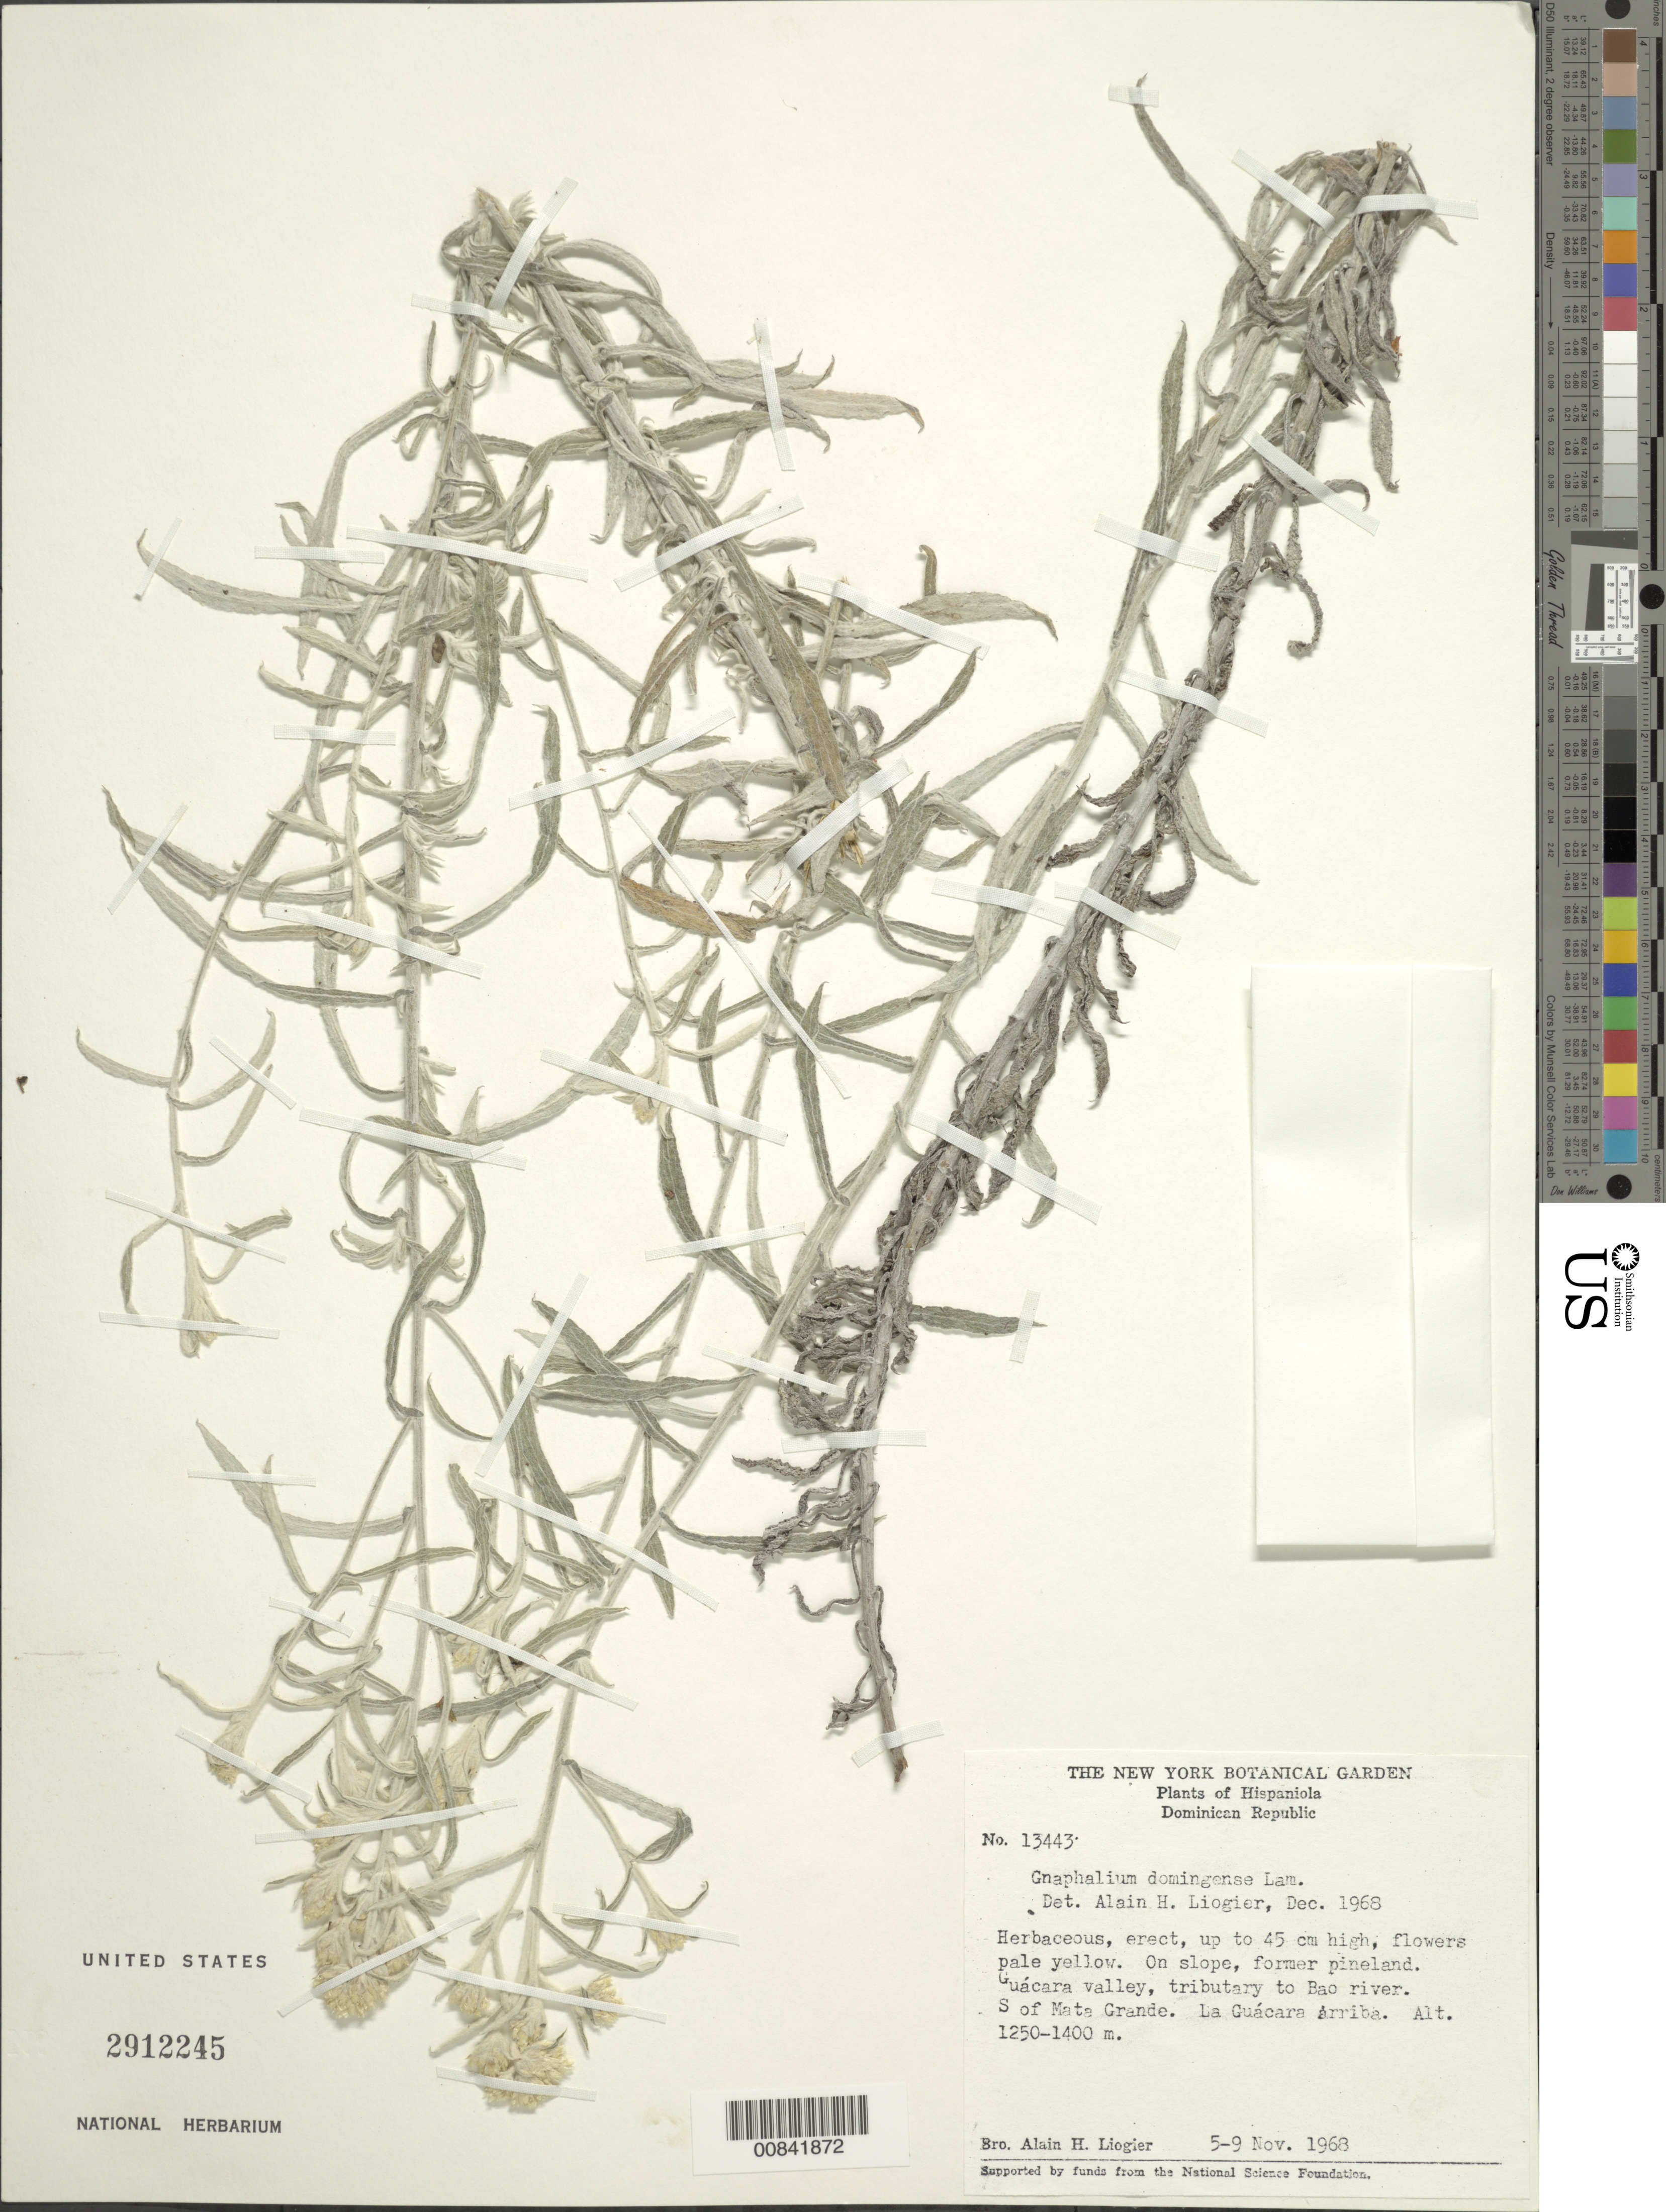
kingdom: Plantae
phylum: Tracheophyta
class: Magnoliopsida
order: Asterales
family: Asteraceae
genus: Pseudognaphalium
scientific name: Pseudognaphalium domingense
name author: (Lam.) Anderb.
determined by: Nesom, Guy L.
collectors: A. H. Liogier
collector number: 13443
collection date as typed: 05 Nov 1963 to 09 Nov 1968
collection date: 1963-11-05/1968-11-09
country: Dominican Republic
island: Hispaniola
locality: Guácara valley, tributary to Bao river, S of Mata Grande, La Guácara Arriba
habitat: On slope, former pineland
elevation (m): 1250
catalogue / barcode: US 2912245